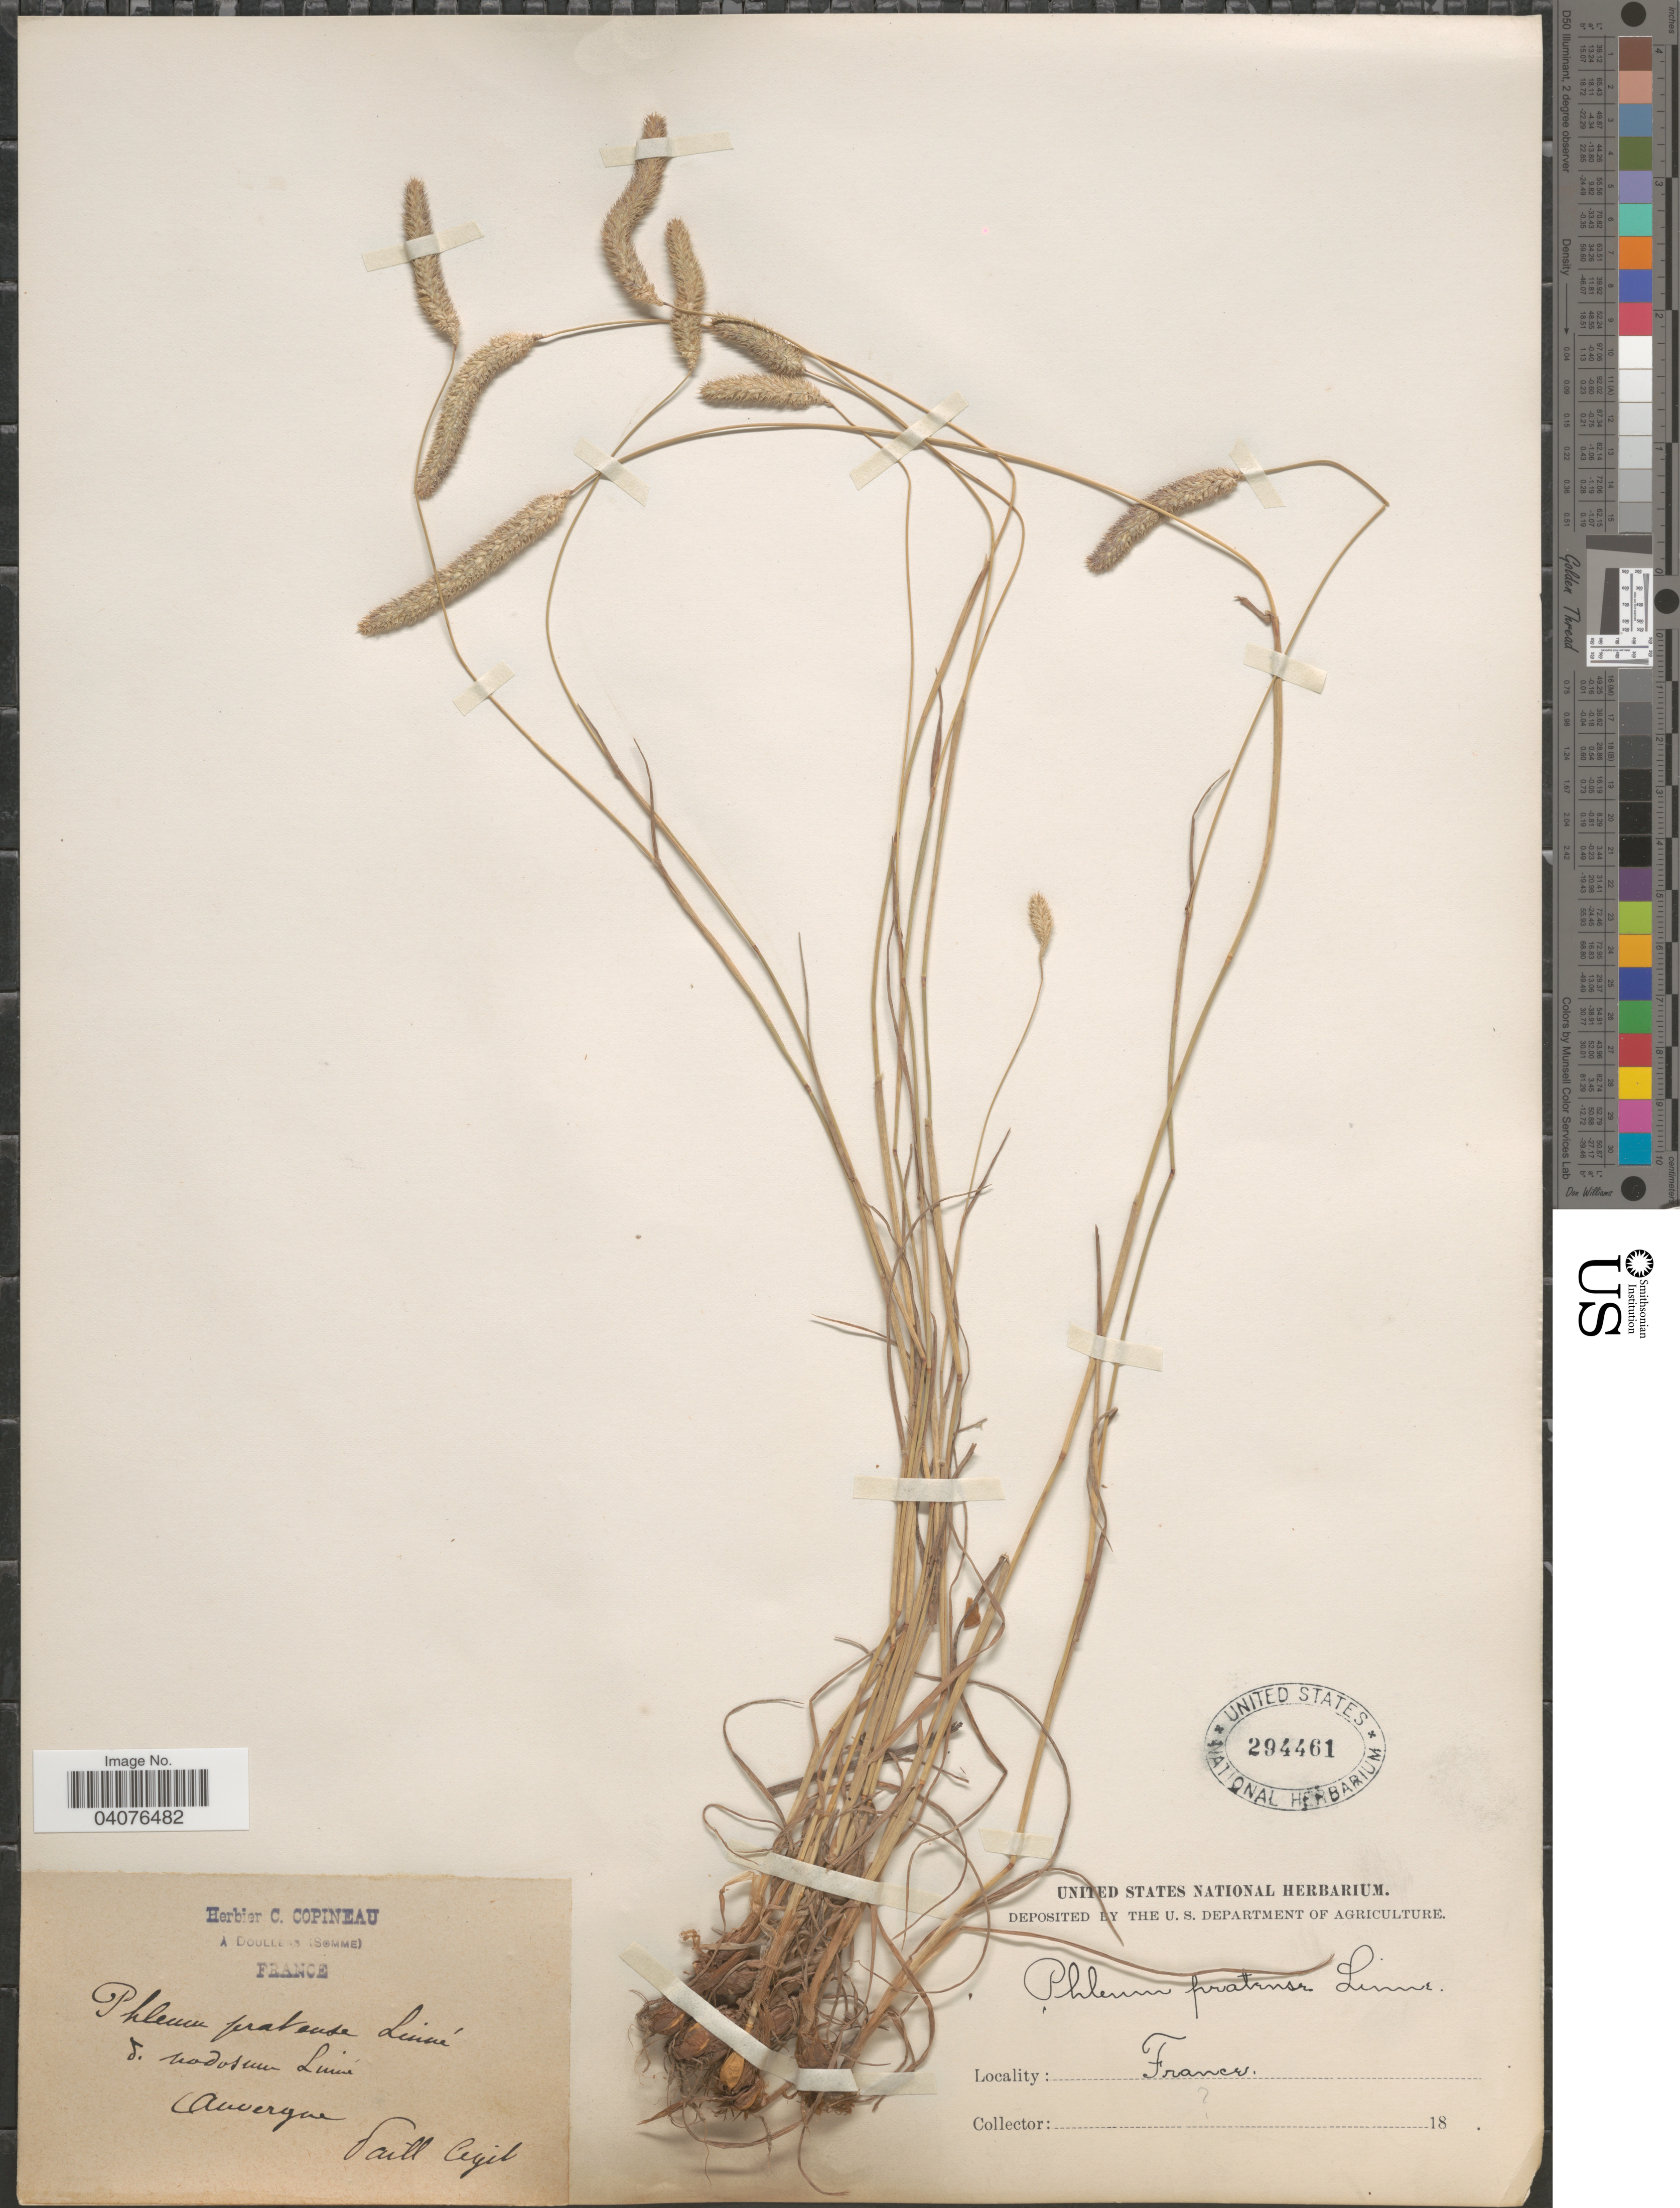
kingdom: Plantae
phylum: Tracheophyta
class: Liliopsida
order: Poales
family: Poaceae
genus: Phleum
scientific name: Phleum pratense subsp. pratense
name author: L.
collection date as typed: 18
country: France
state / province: Occitanie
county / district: Aveyron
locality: Aveyron.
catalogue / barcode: US 294461